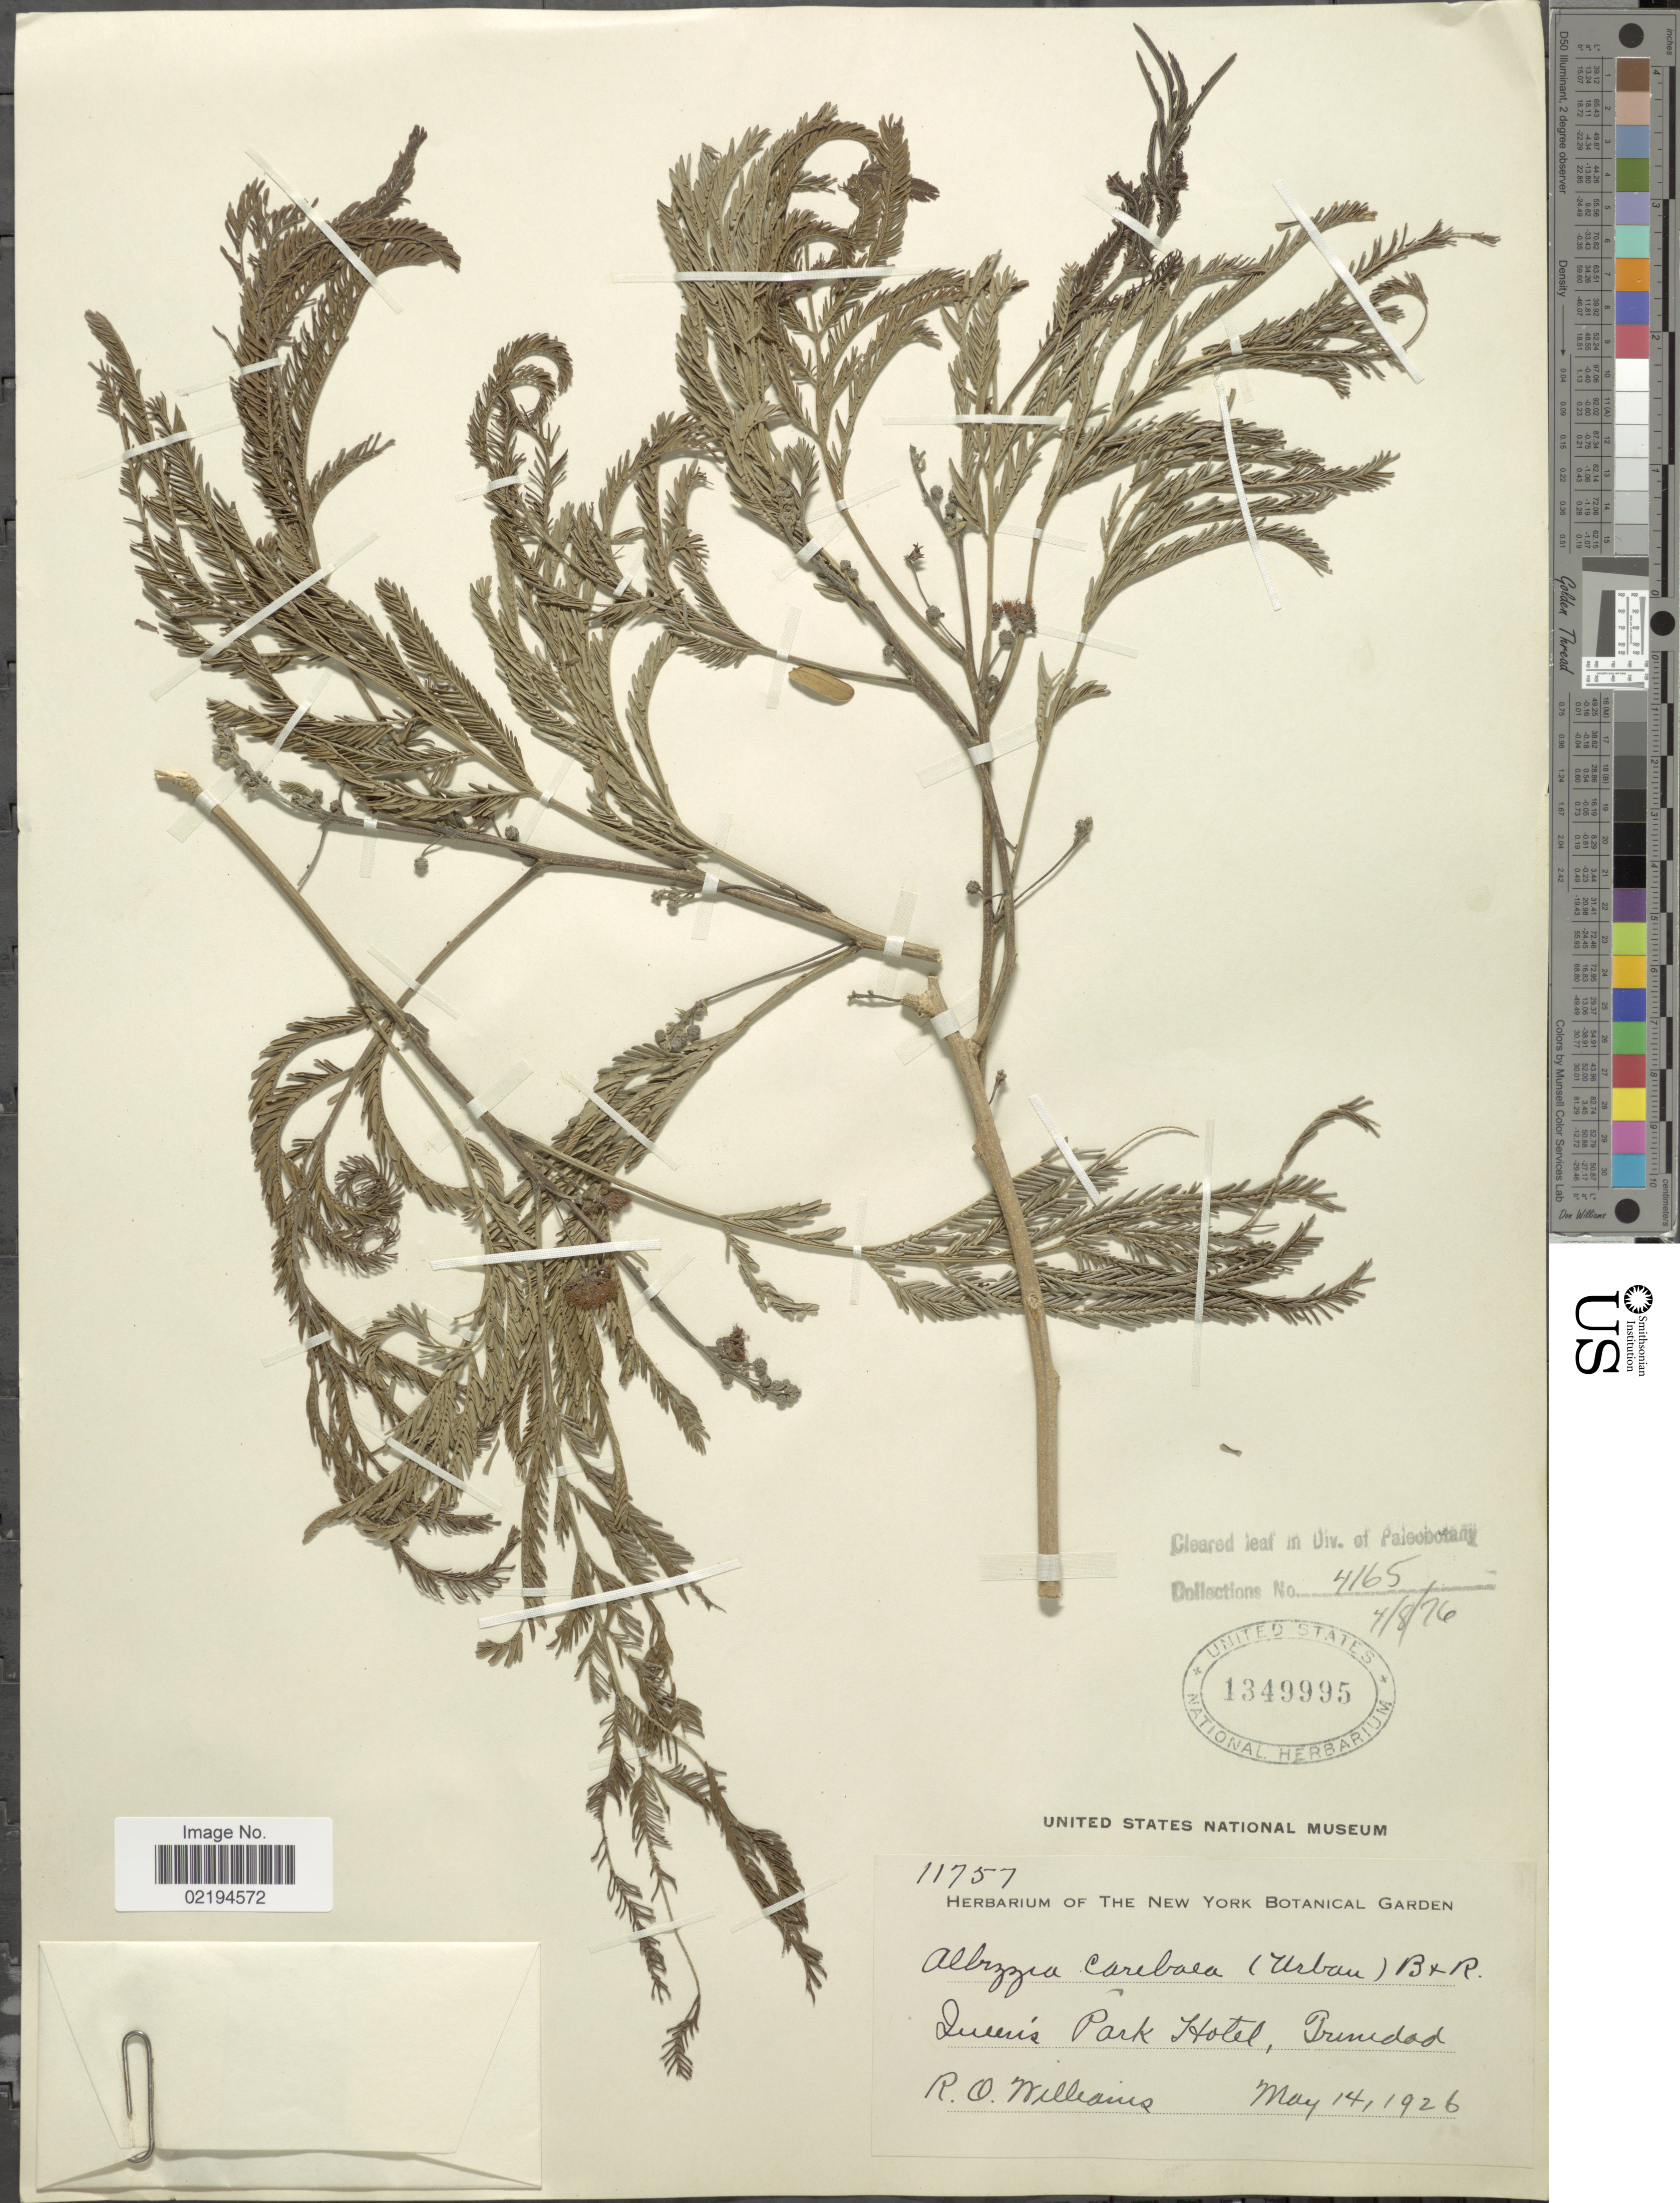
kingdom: Plantae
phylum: Tracheophyta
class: Magnoliopsida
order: Fabales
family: Fabaceae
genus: Pseudalbizzia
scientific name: Pseudalbizzia niopoides var. niopoides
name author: (Spruce ex Benth.) Koenen & Duno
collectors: R. O. Williams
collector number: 11757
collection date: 1926-05-14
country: Trinidad and Tobago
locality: Queen's Park Hotel, Trinidad.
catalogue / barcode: US 1349995